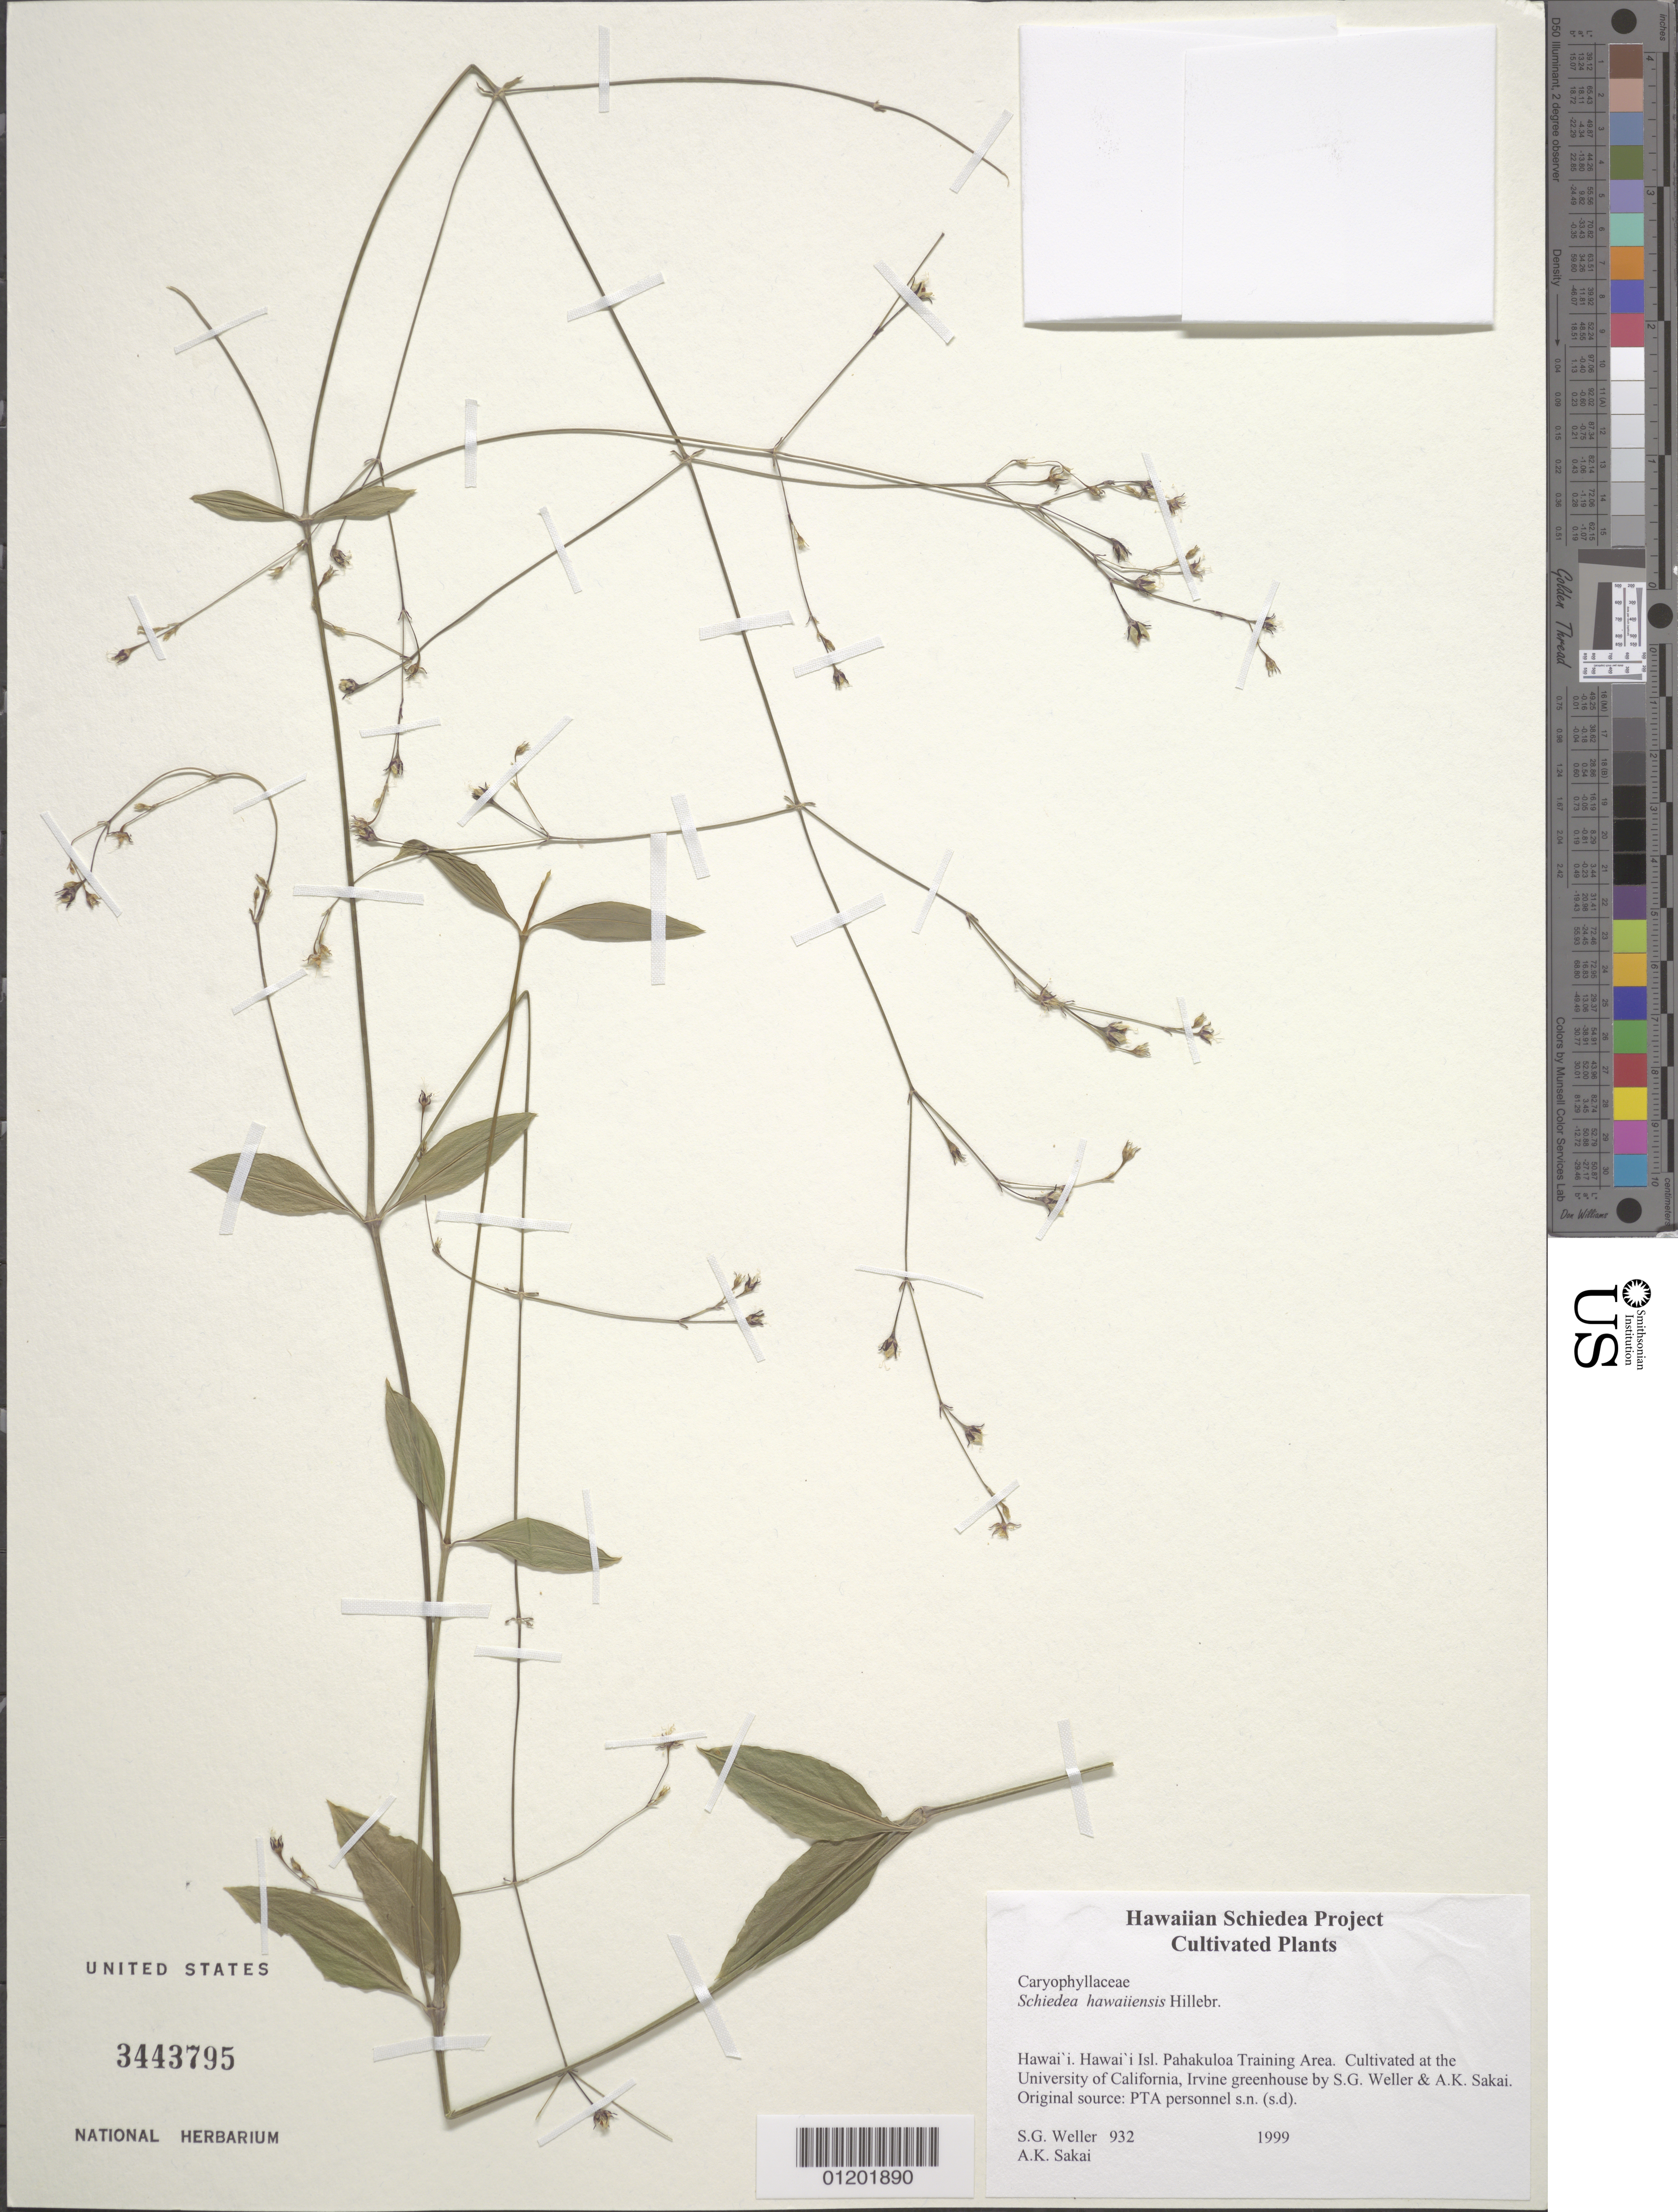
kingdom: Plantae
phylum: Tracheophyta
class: Magnoliopsida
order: Caryophyllales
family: Caryophyllaceae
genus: Schiedea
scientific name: Schiedea hawaiiensis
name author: Hillebr.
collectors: S. G. Weller & A. Sakai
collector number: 932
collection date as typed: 1999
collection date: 1999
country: United States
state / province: California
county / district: Orange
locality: University of California, Irvine greenhouse.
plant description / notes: Cultivated at the University of California, Irvine greenhouse by S.G. Weller & A.K. Sakai. Original source: from seeds from PTA personnel, Hawaii, Pahakuloa Training Area, s.d.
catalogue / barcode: US 3443795